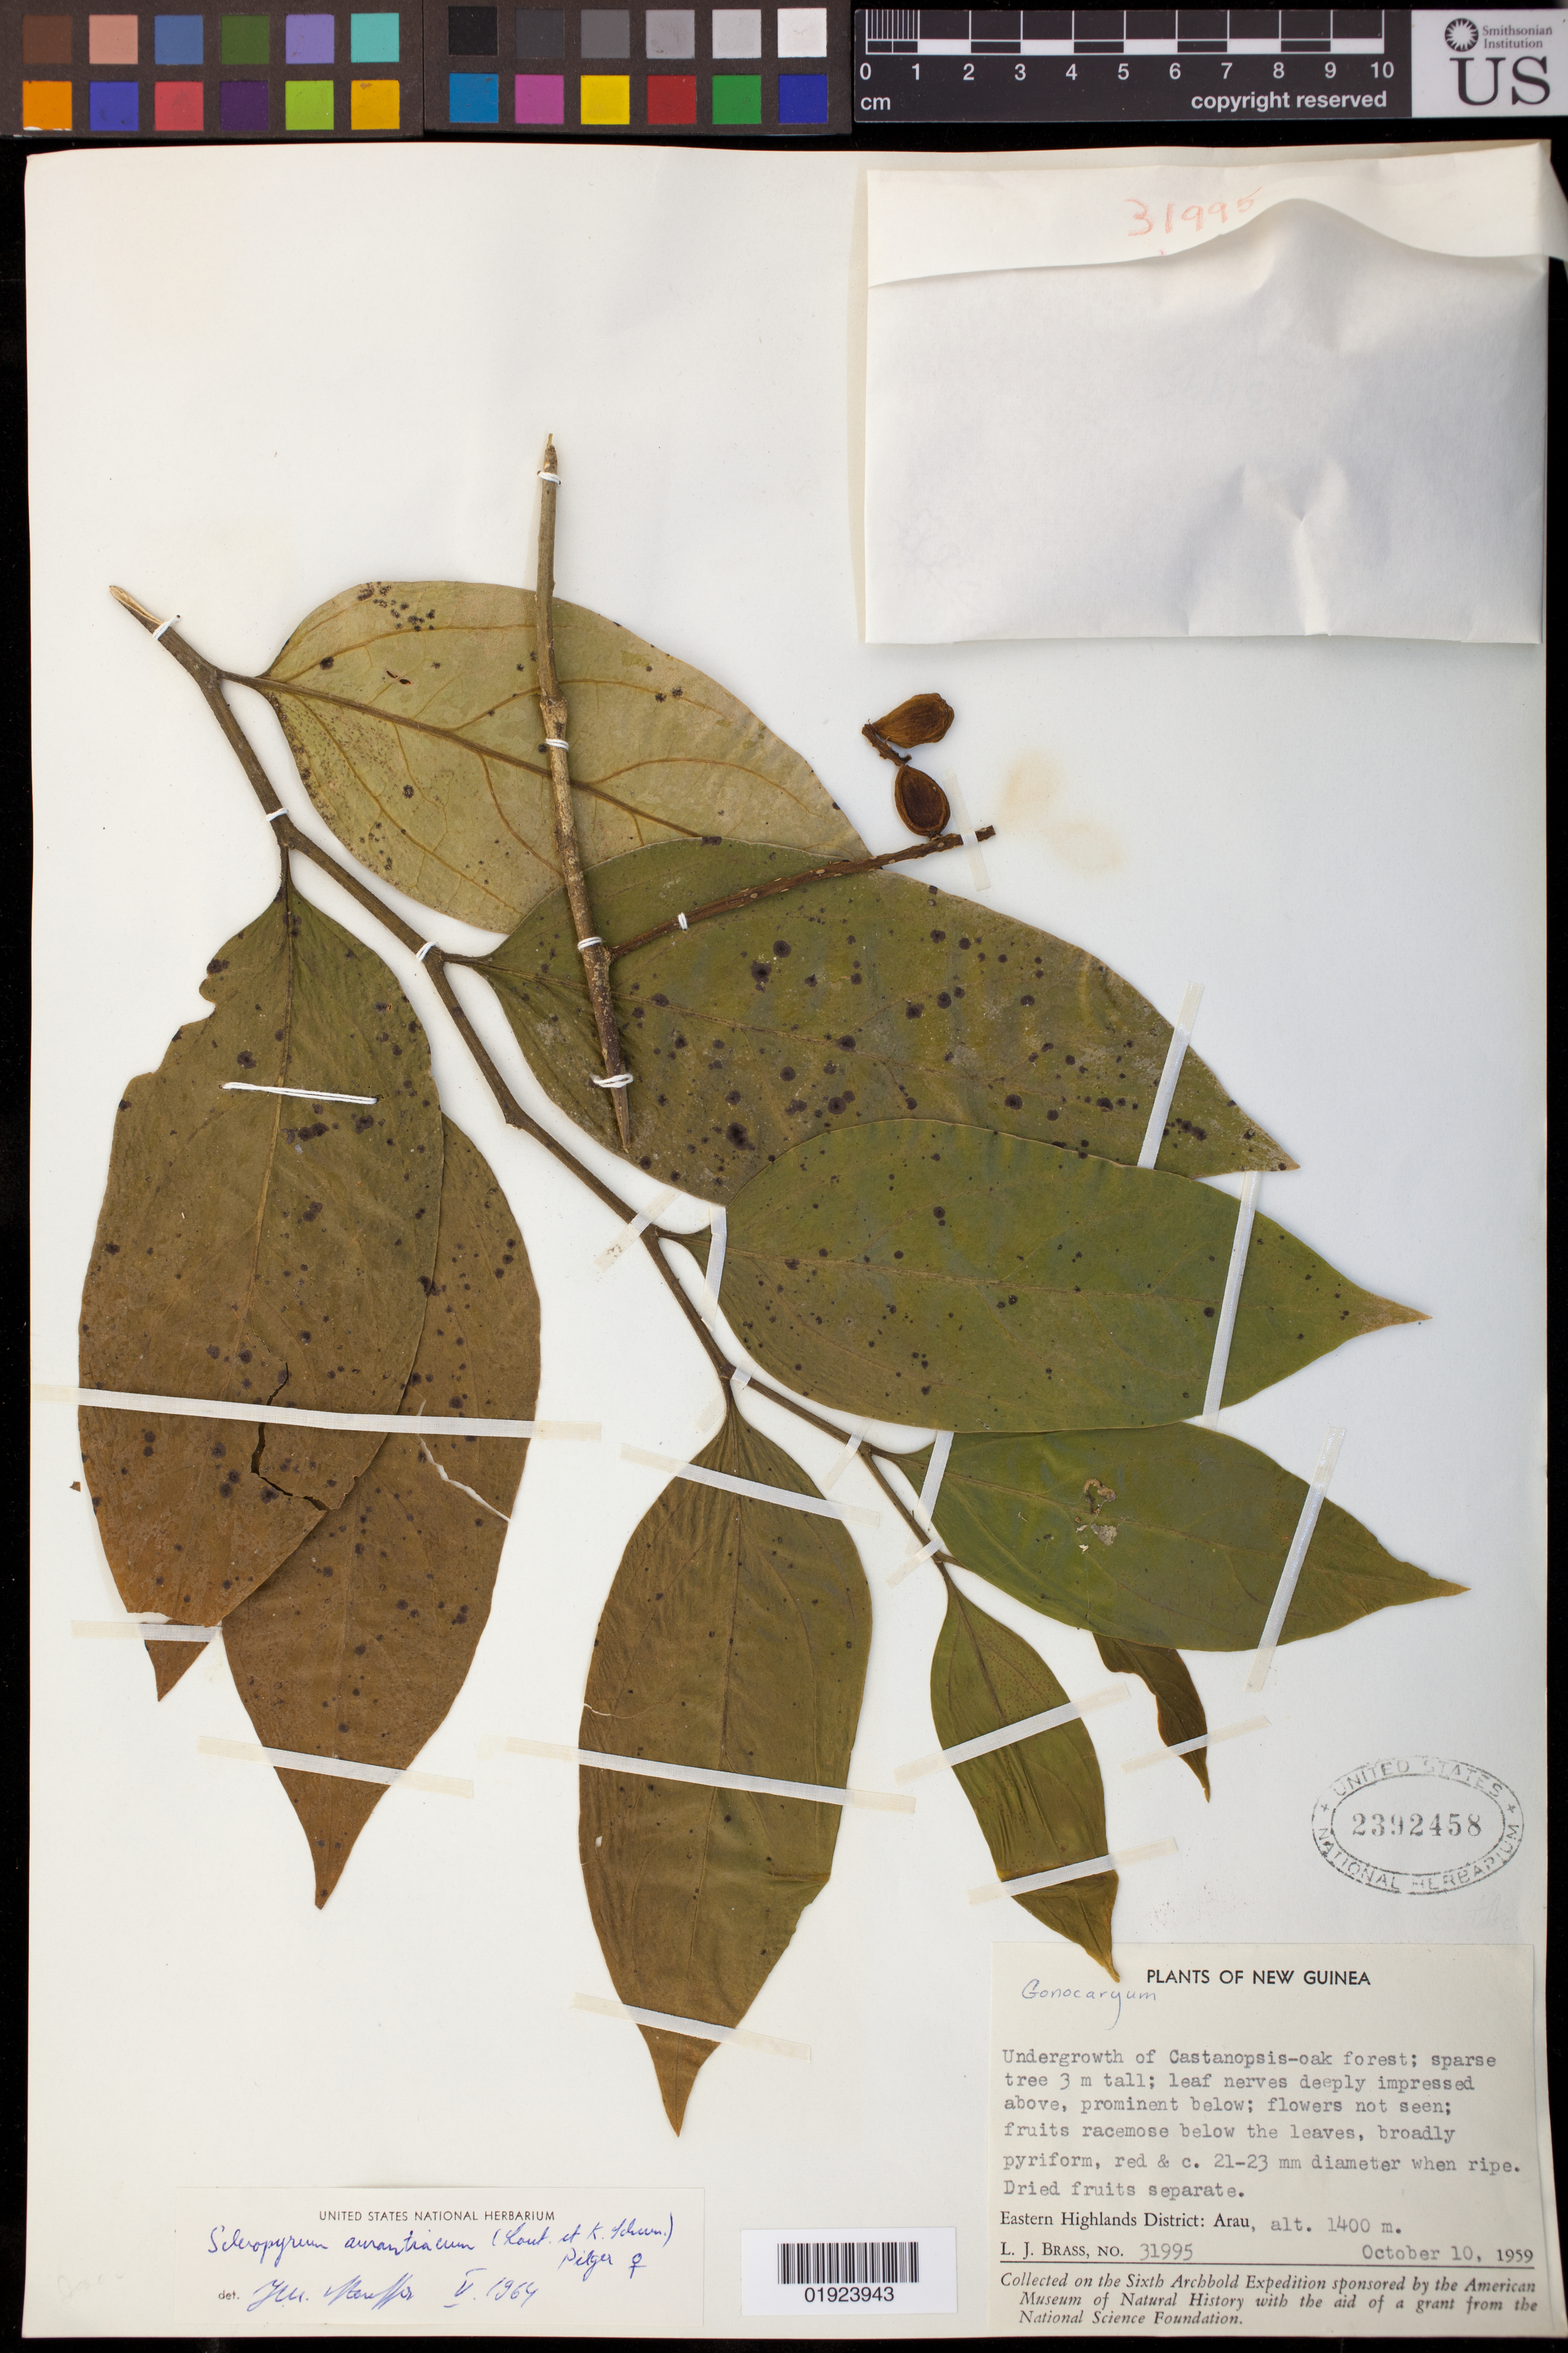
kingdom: Plantae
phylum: Tracheophyta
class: Magnoliopsida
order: Santalales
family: Cervantesiaceae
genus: Scleropyrum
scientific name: Scleropyrum aurantiacum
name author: (Lauterb. & K. Schum.) Pilg.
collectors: L. J. Brass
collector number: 31995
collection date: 1959-10-10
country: Papua New Guinea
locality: Eastern Highlands District: Arau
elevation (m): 1400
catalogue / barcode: US 2392458